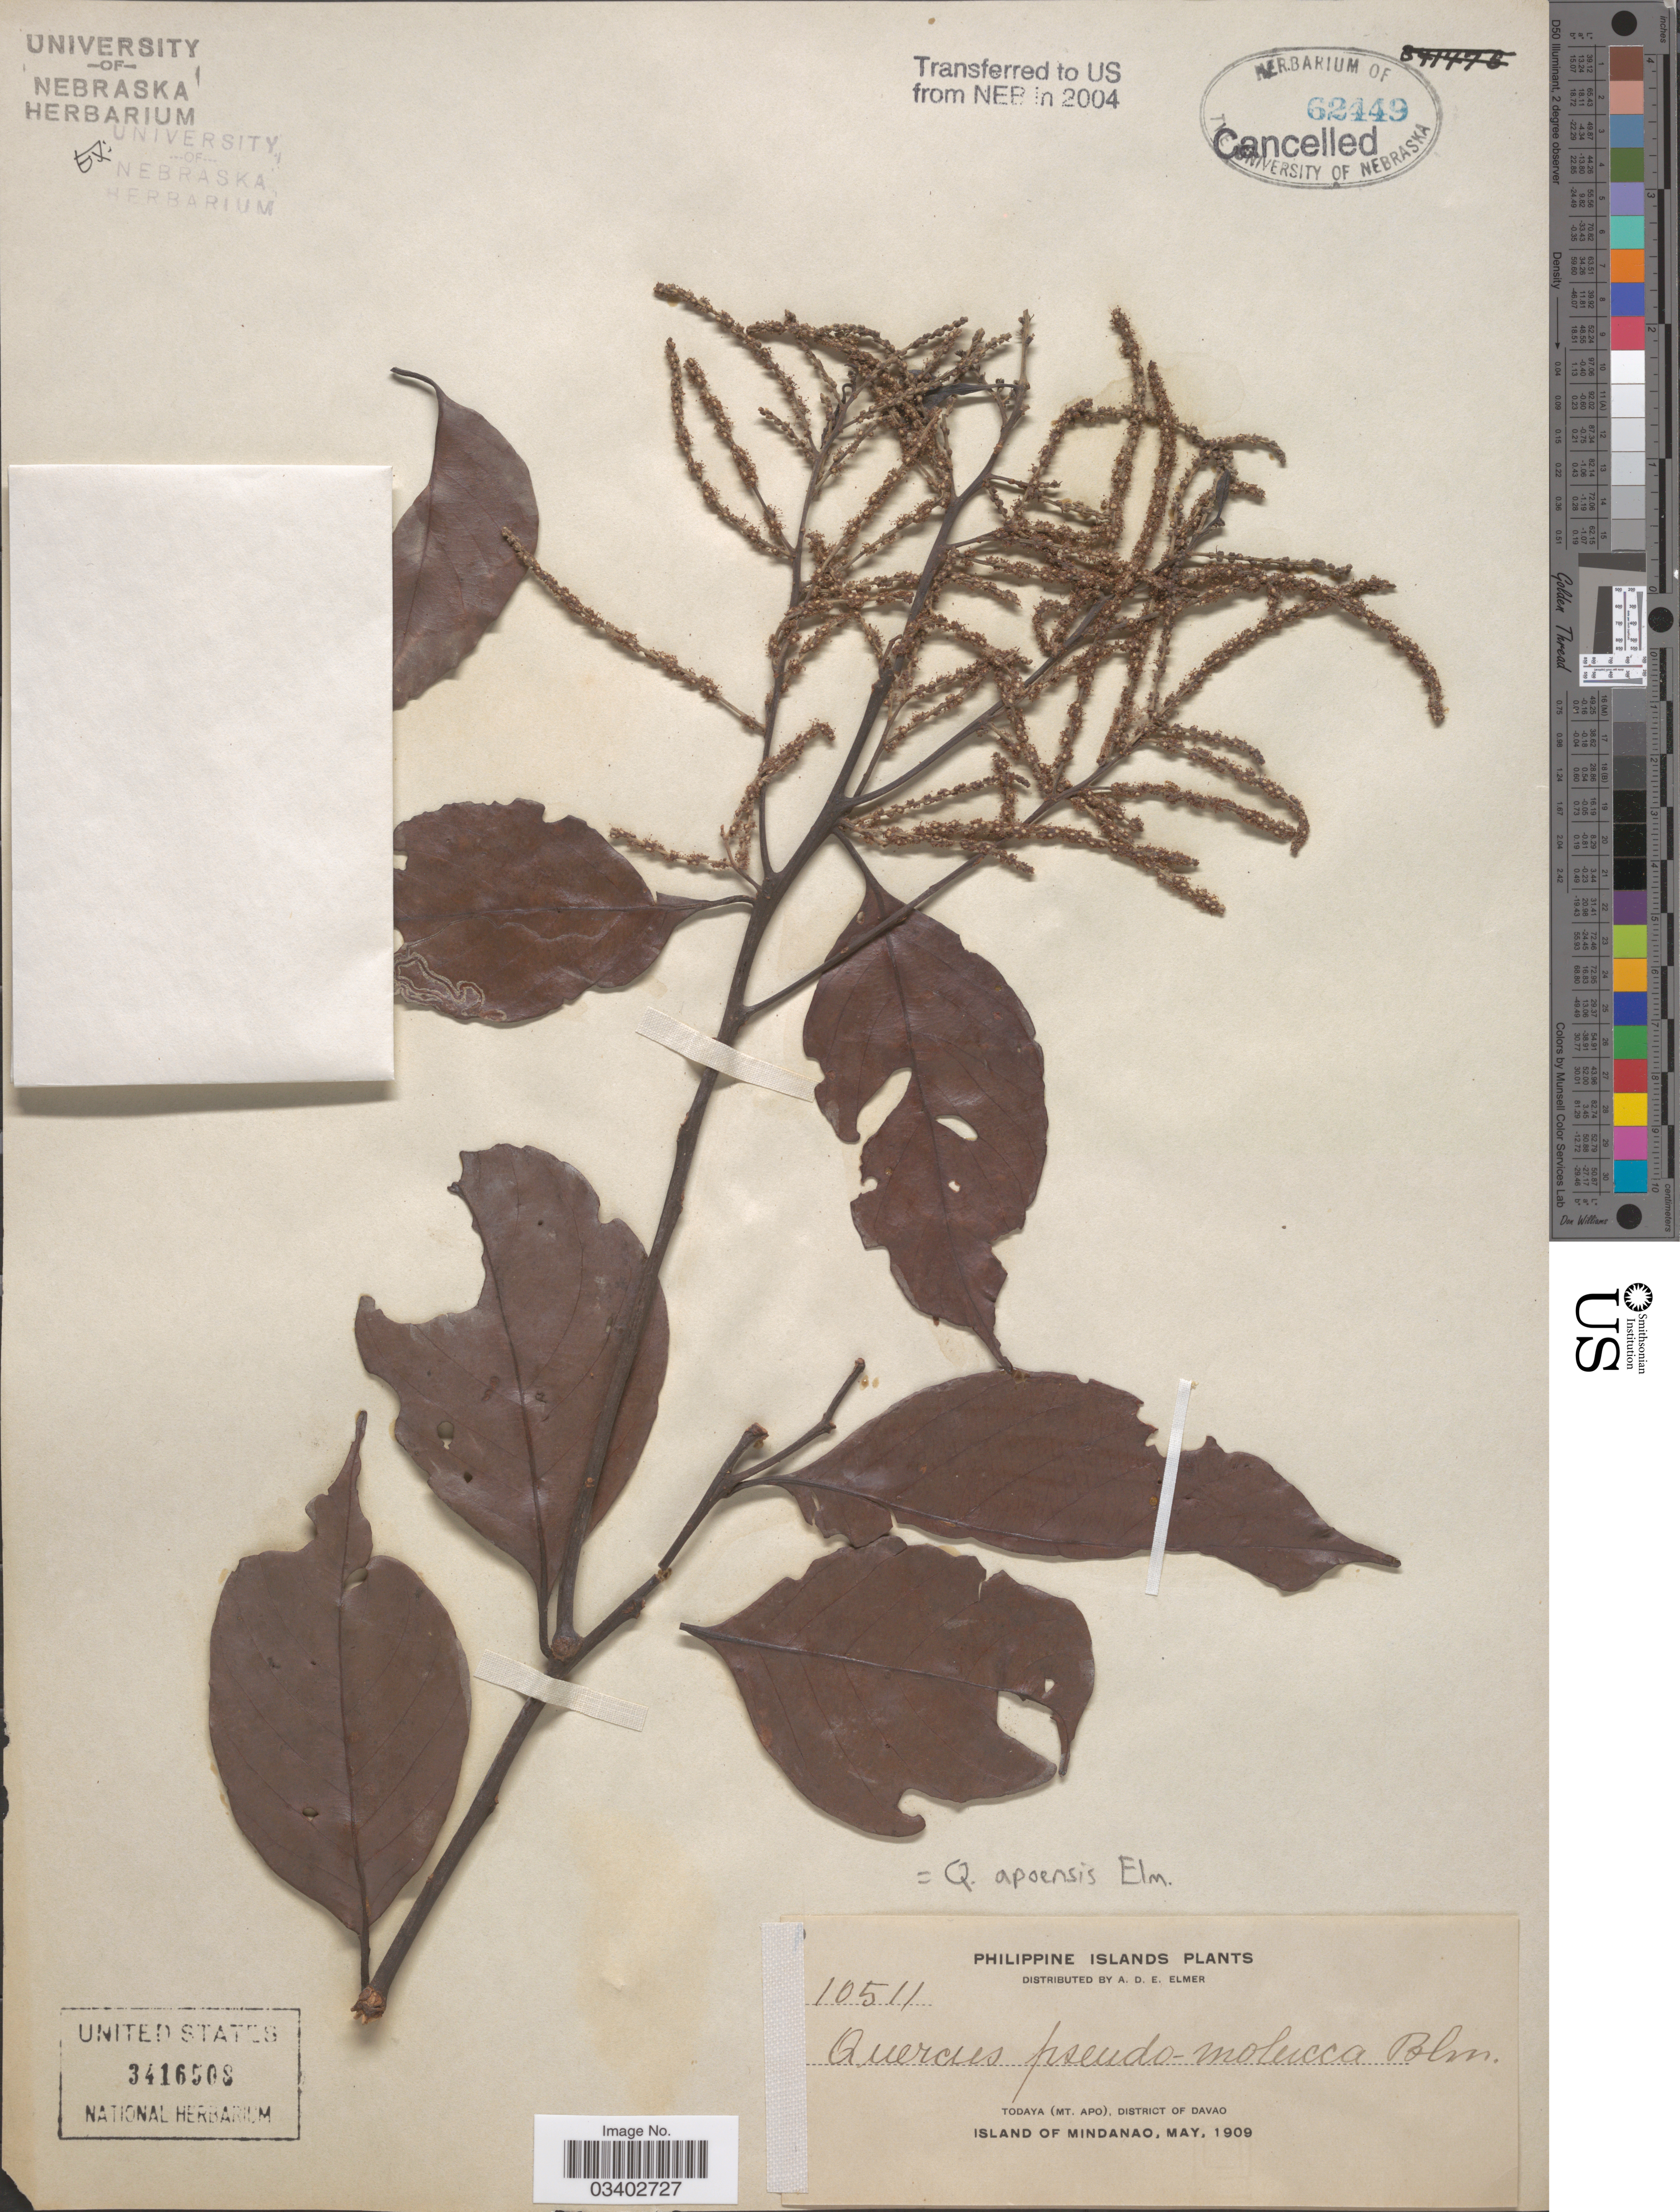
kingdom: Plantae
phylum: Tracheophyta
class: Magnoliopsida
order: Fagales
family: Fagaceae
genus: Lithocarpus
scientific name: Lithocarpus pseudomoluccus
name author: (Blume) Rehder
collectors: A. D. E. Elmer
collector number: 10511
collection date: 1909-05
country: Philippines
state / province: Davao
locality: Todaya (Mt. Apo), District of Davao. Island of Mindanao.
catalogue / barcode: US 3416508